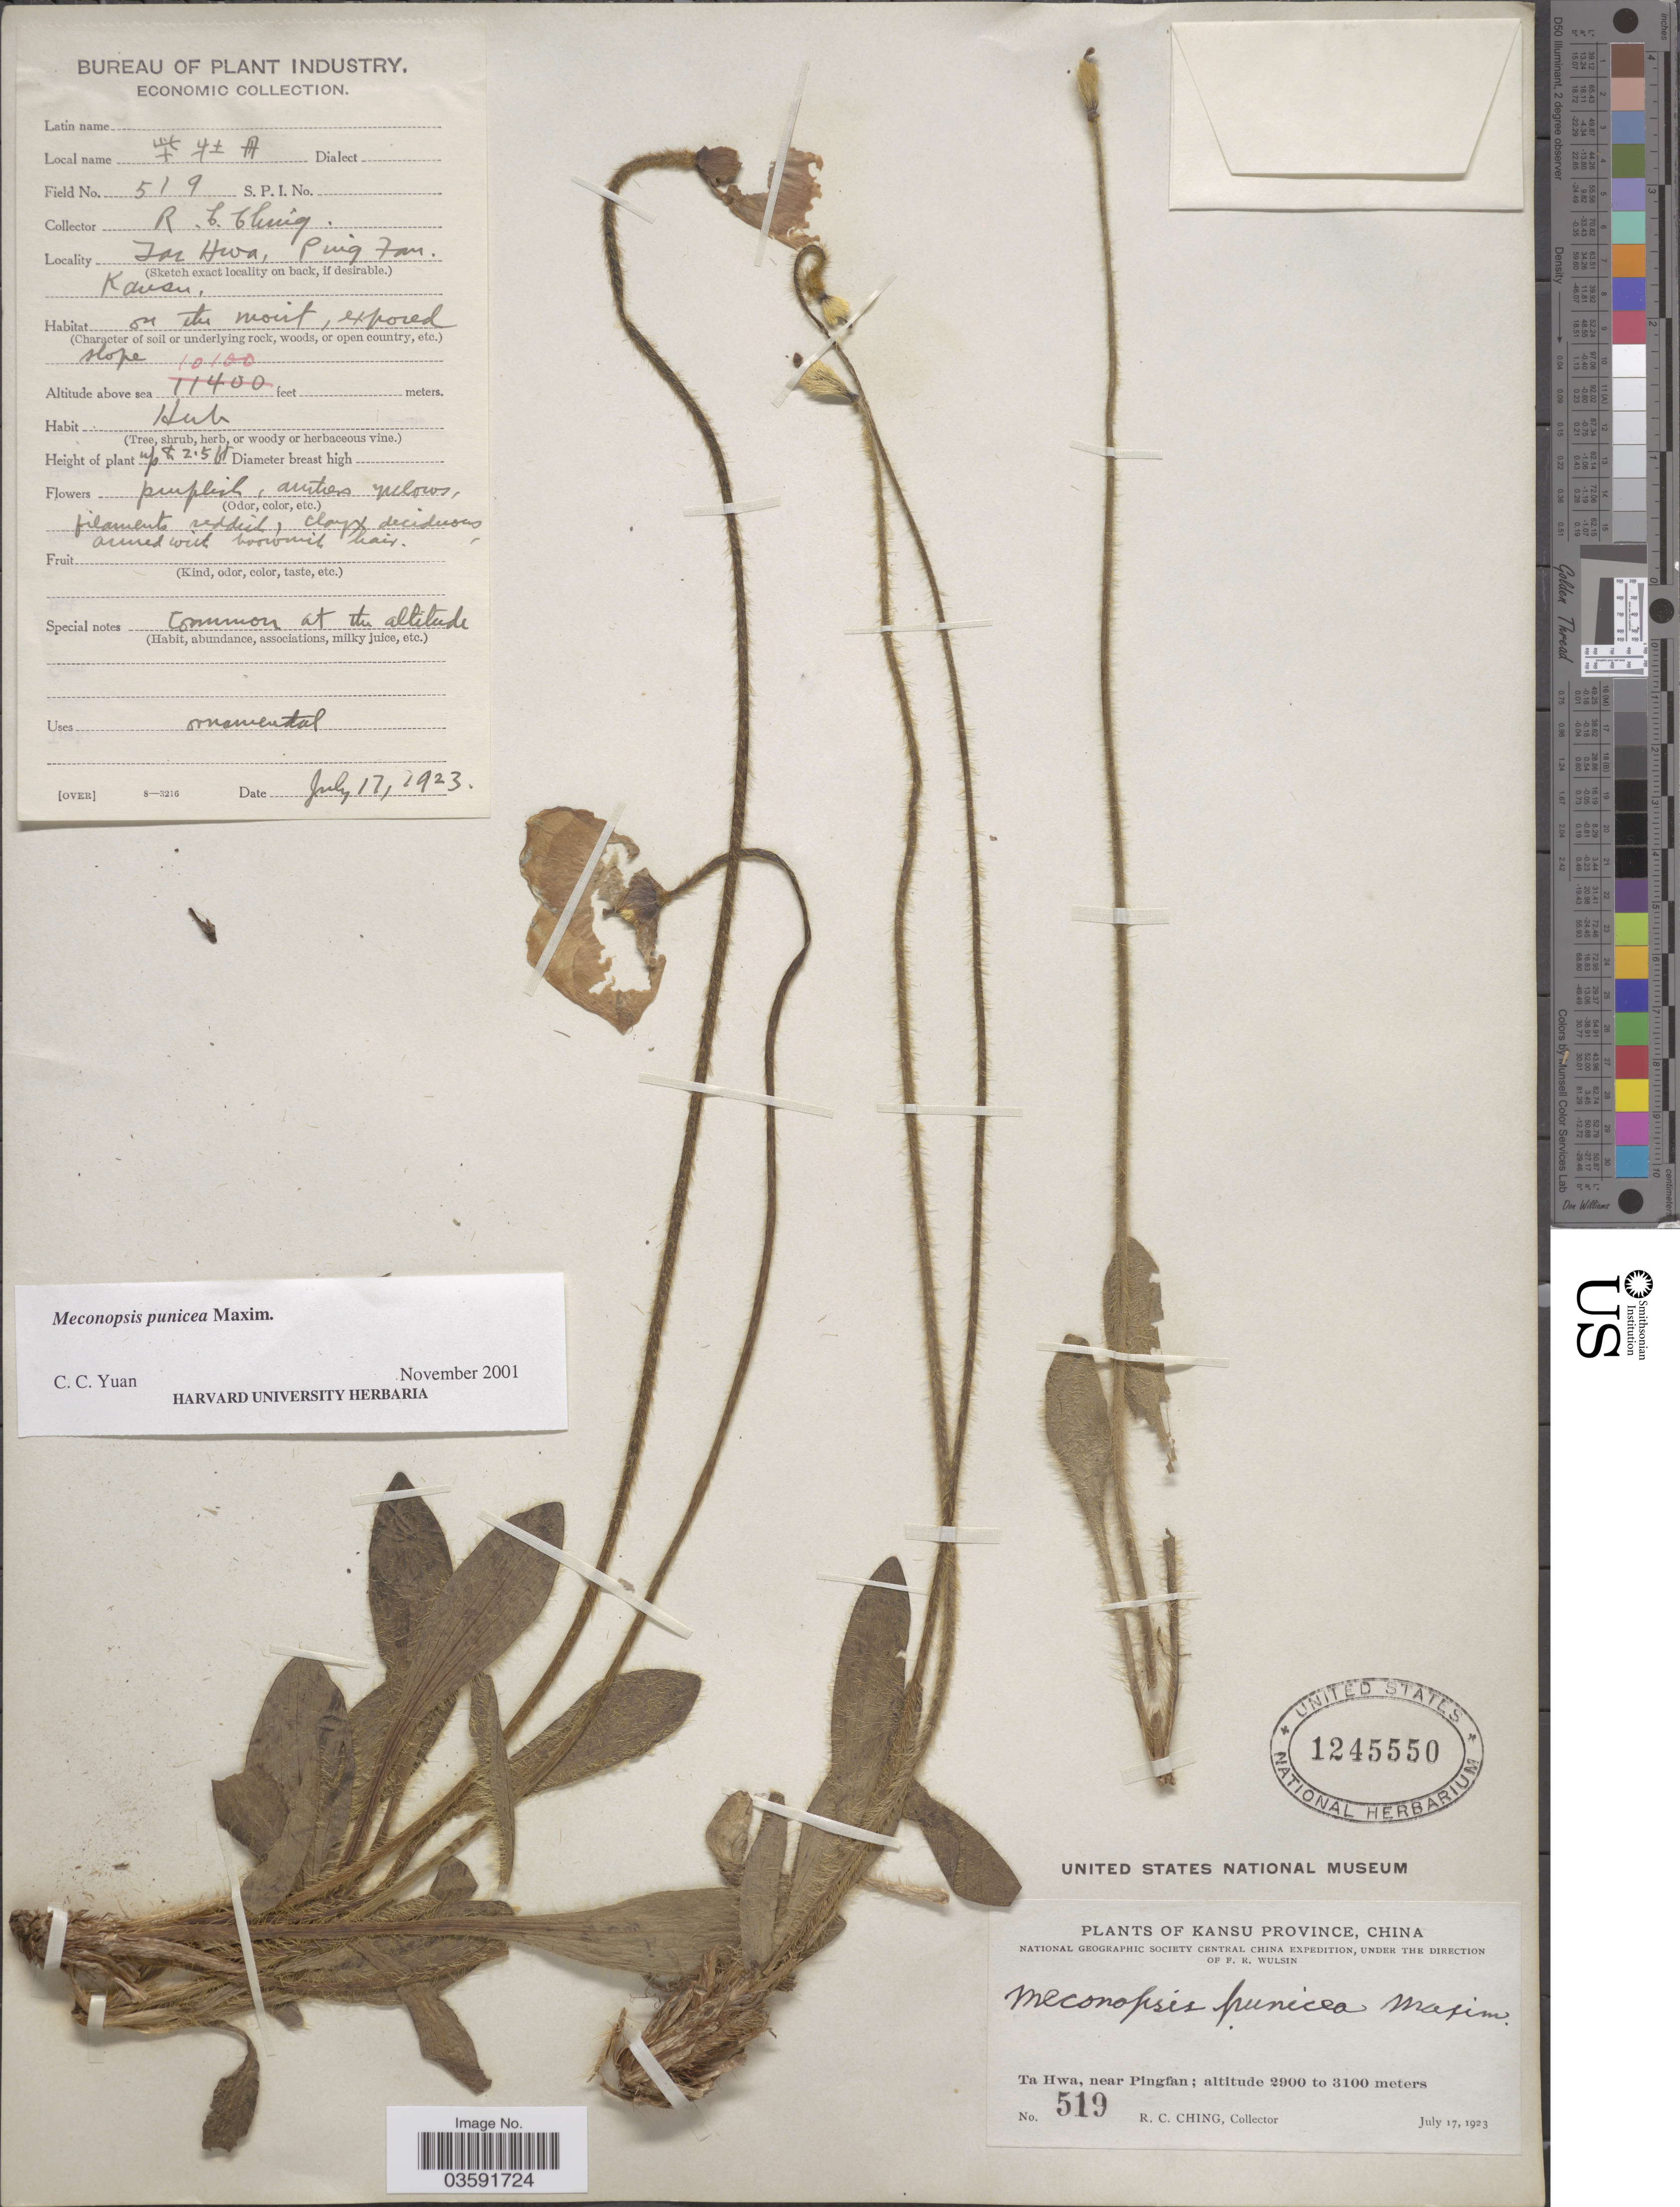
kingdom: Plantae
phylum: Tracheophyta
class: Magnoliopsida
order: Ranunculales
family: Papaveraceae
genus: Meconopsis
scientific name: Meconopsis punicea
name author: Maxim.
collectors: R. C. Ching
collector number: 519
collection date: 1923-07-17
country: China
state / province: Gansu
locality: Kansu Province. Ta Hwa, near Pingfan.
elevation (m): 3078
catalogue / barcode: US 1245550